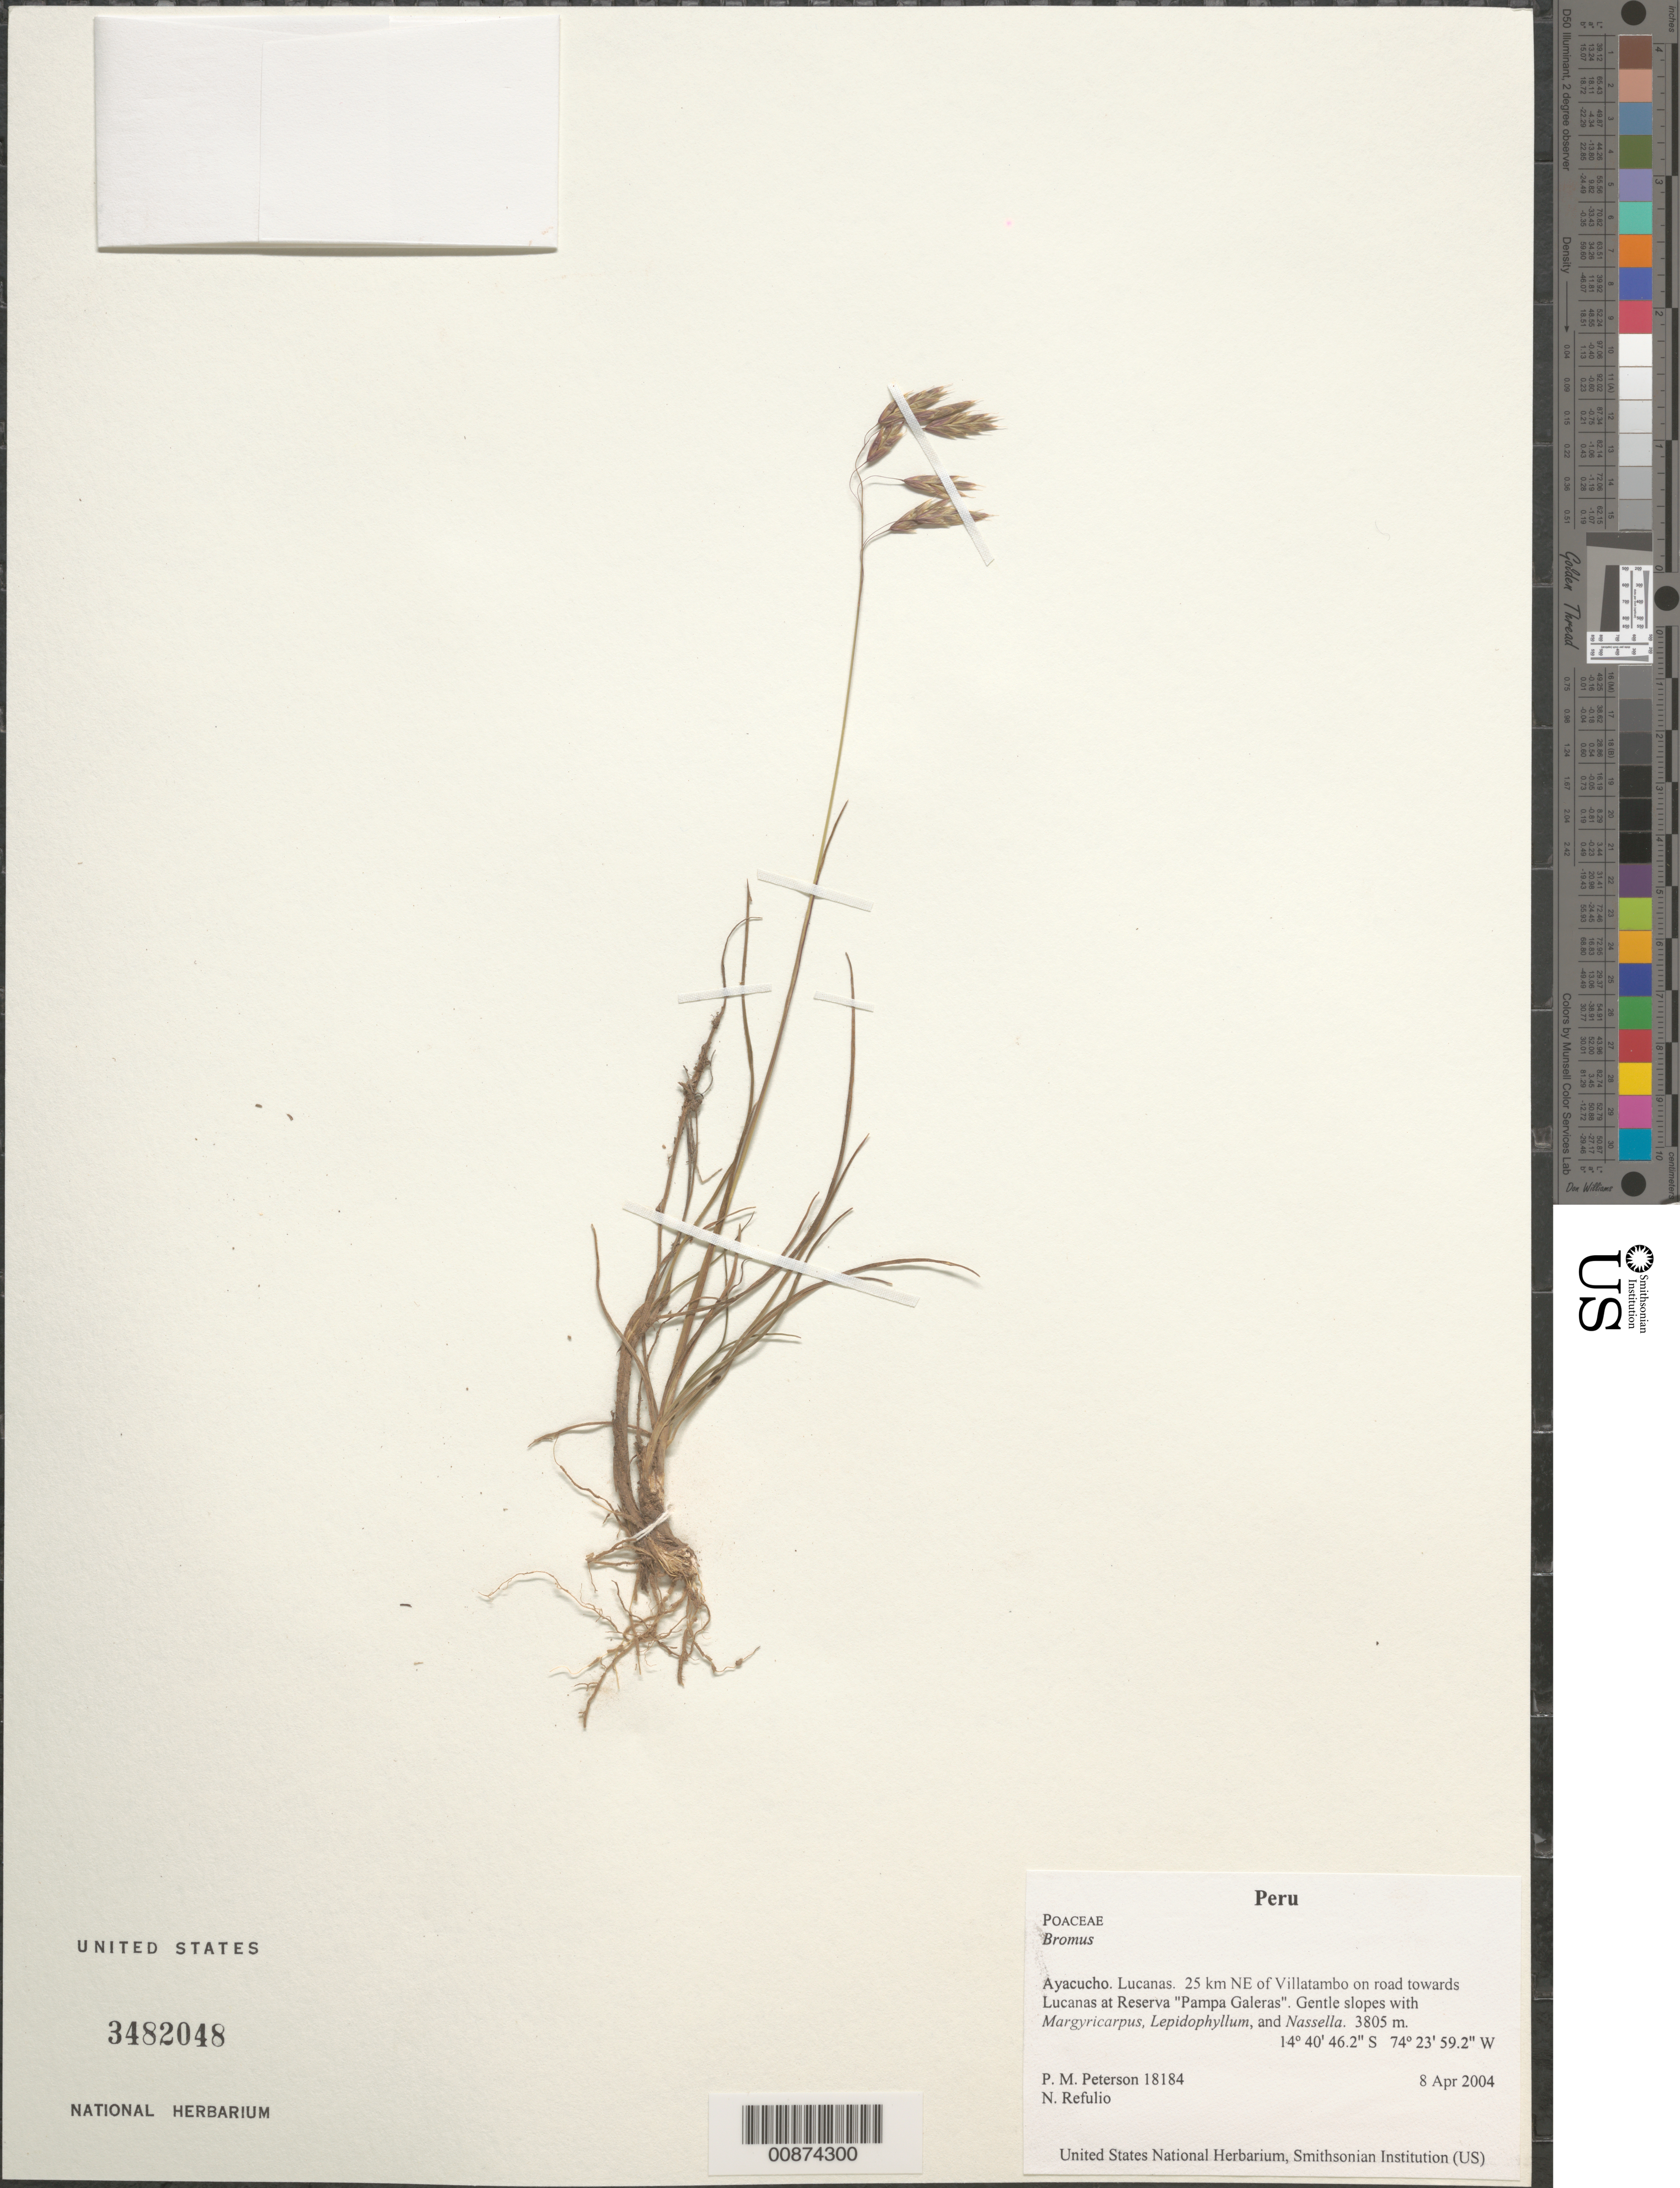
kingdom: Plantae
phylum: Tracheophyta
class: Liliopsida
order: Poales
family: Poaceae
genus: Bromus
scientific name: Bromus sp.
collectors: P. M. Peterson & N. Refulio-Rodríguez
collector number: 18184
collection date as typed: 08 Apr 2004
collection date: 2004-04-08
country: Peru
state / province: Ayacucho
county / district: Lucanas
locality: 25 km NE of Villatambo on road towards Lucanas at Reserva "Pampa Galeras". Gentle slopes with Margyricarpus, Lepidophyllum, and Nassella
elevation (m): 3805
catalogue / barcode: US 3482048